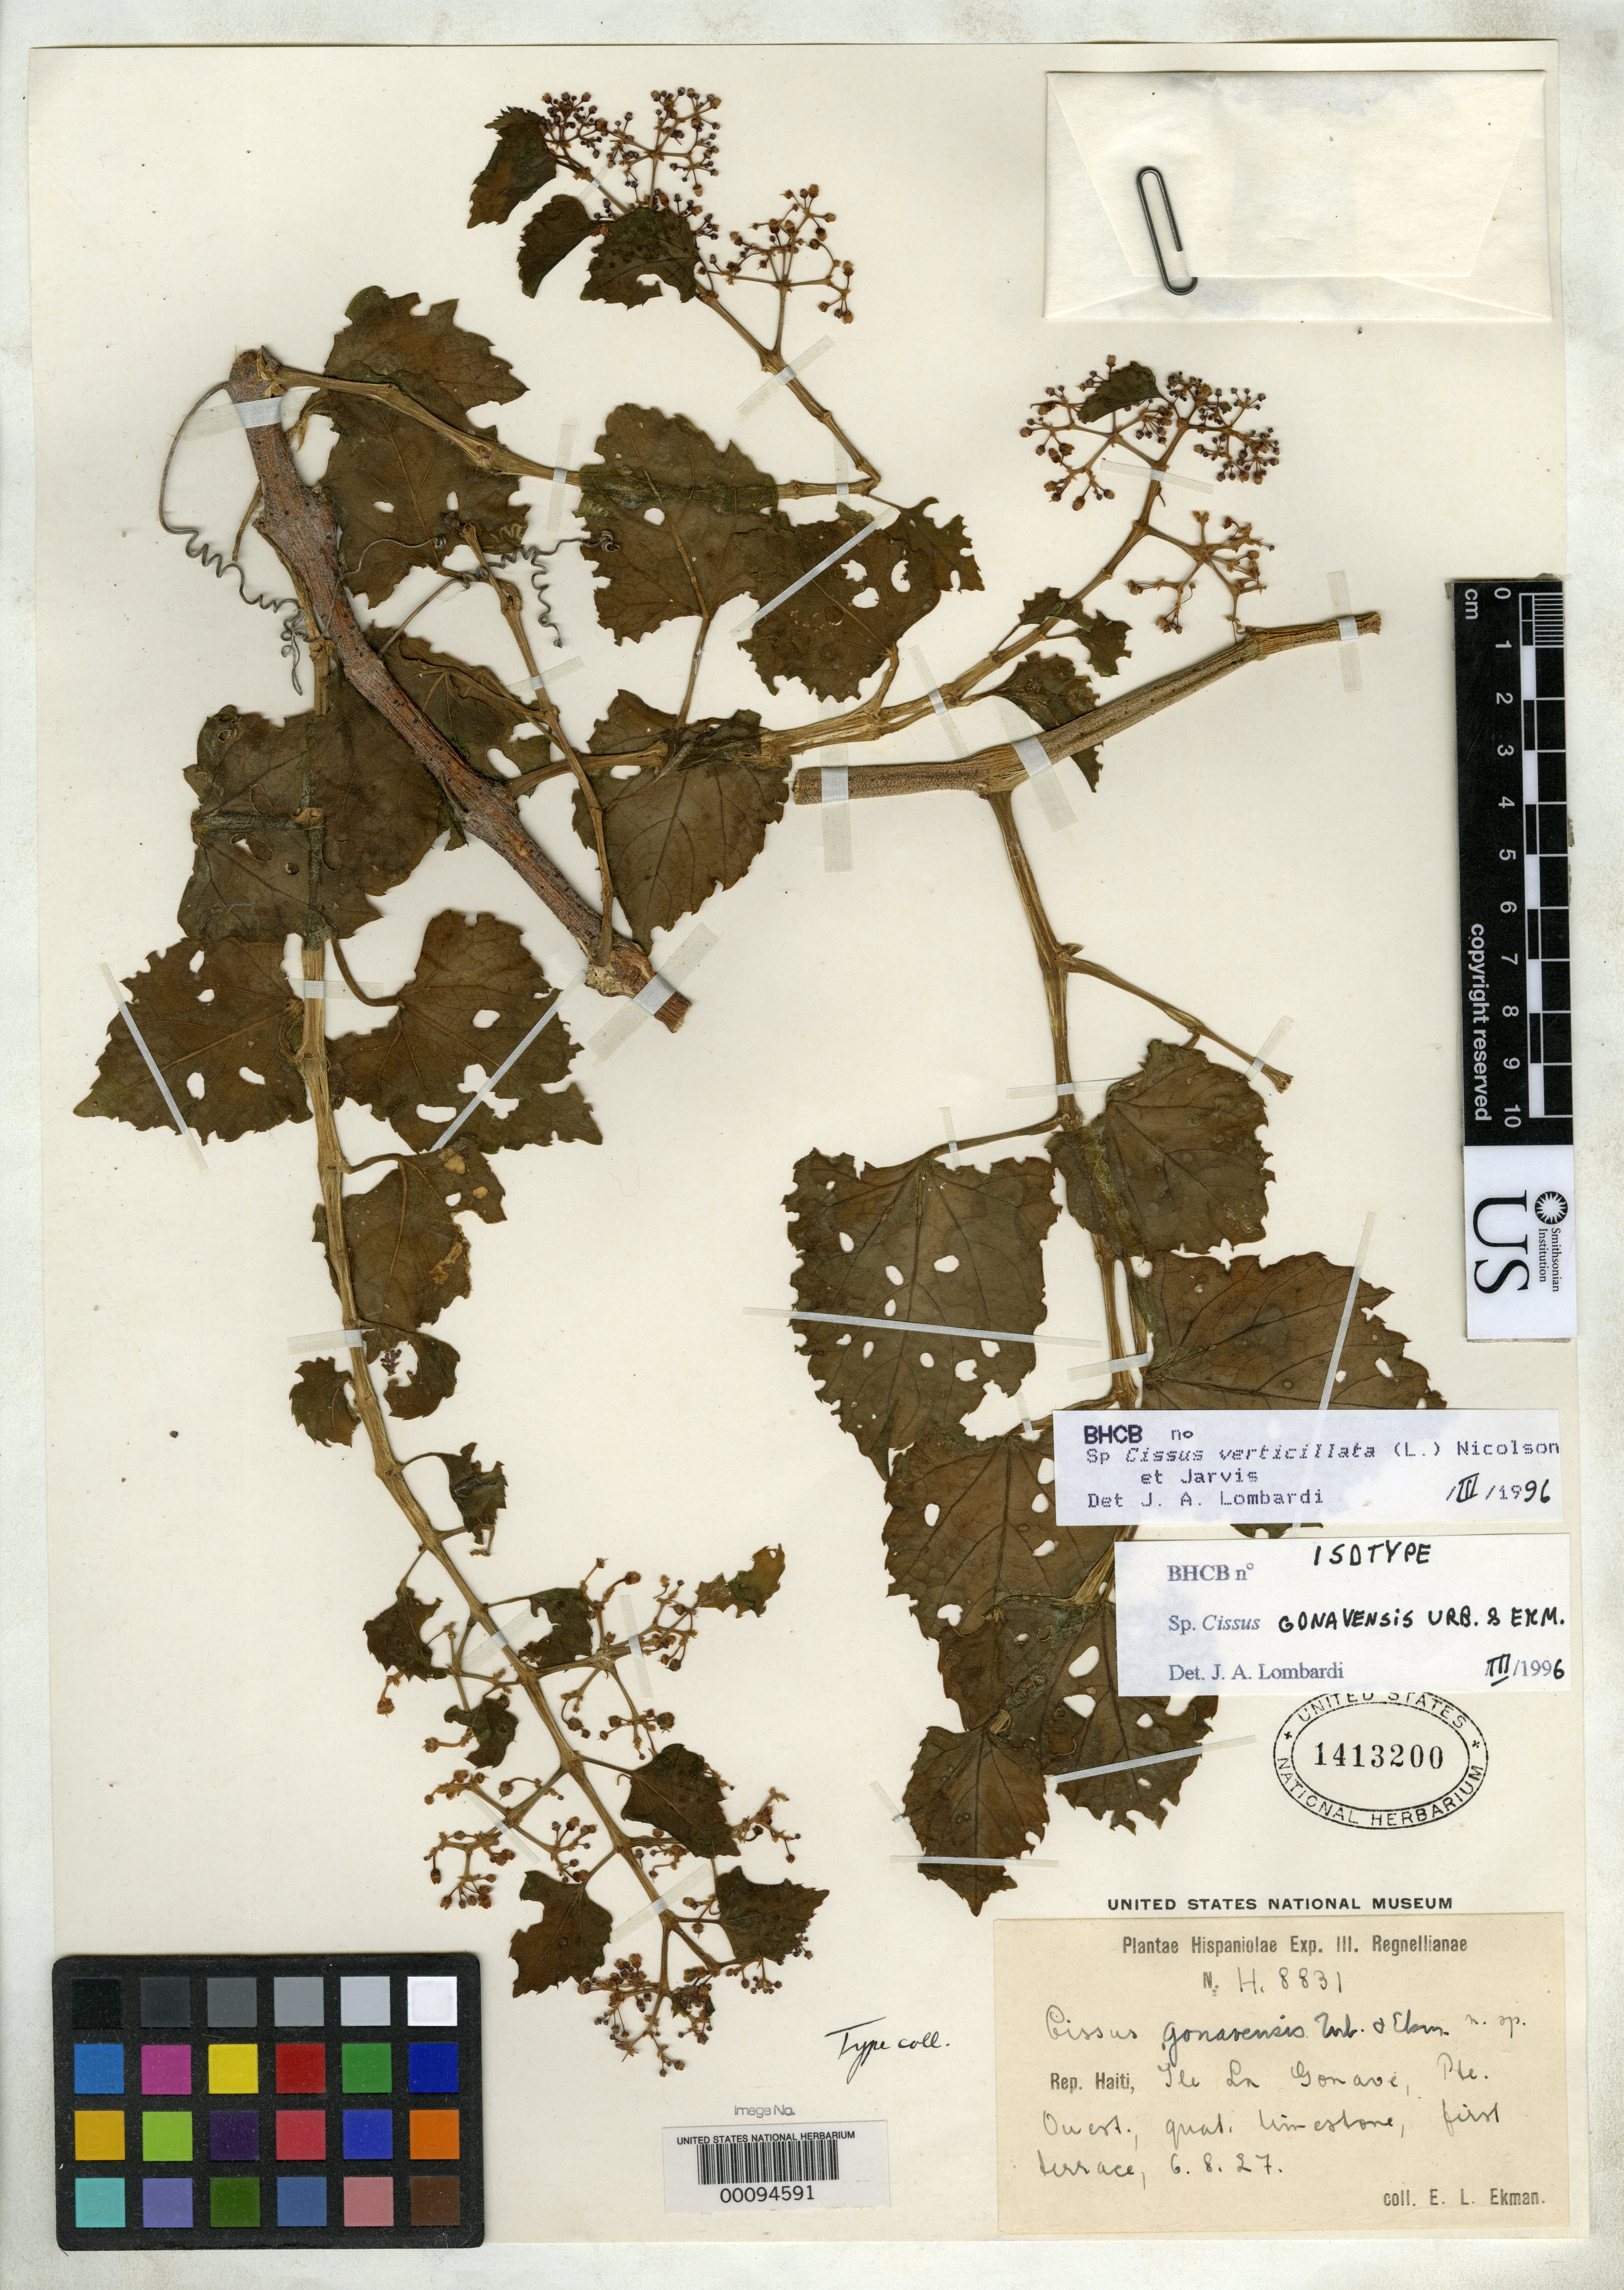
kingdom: Plantae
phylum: Tracheophyta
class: Magnoliopsida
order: Vitales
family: Vitaceae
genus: Cissus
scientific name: Cissus gonavensis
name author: Urb. & Ekman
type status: Isotype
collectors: E. L. Ekman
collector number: H 8831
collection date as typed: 06 Aug 1927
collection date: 1927-08-06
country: Haiti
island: Hispaniola Island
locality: Gonave prope pointe Ouest.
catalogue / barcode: US 1413200